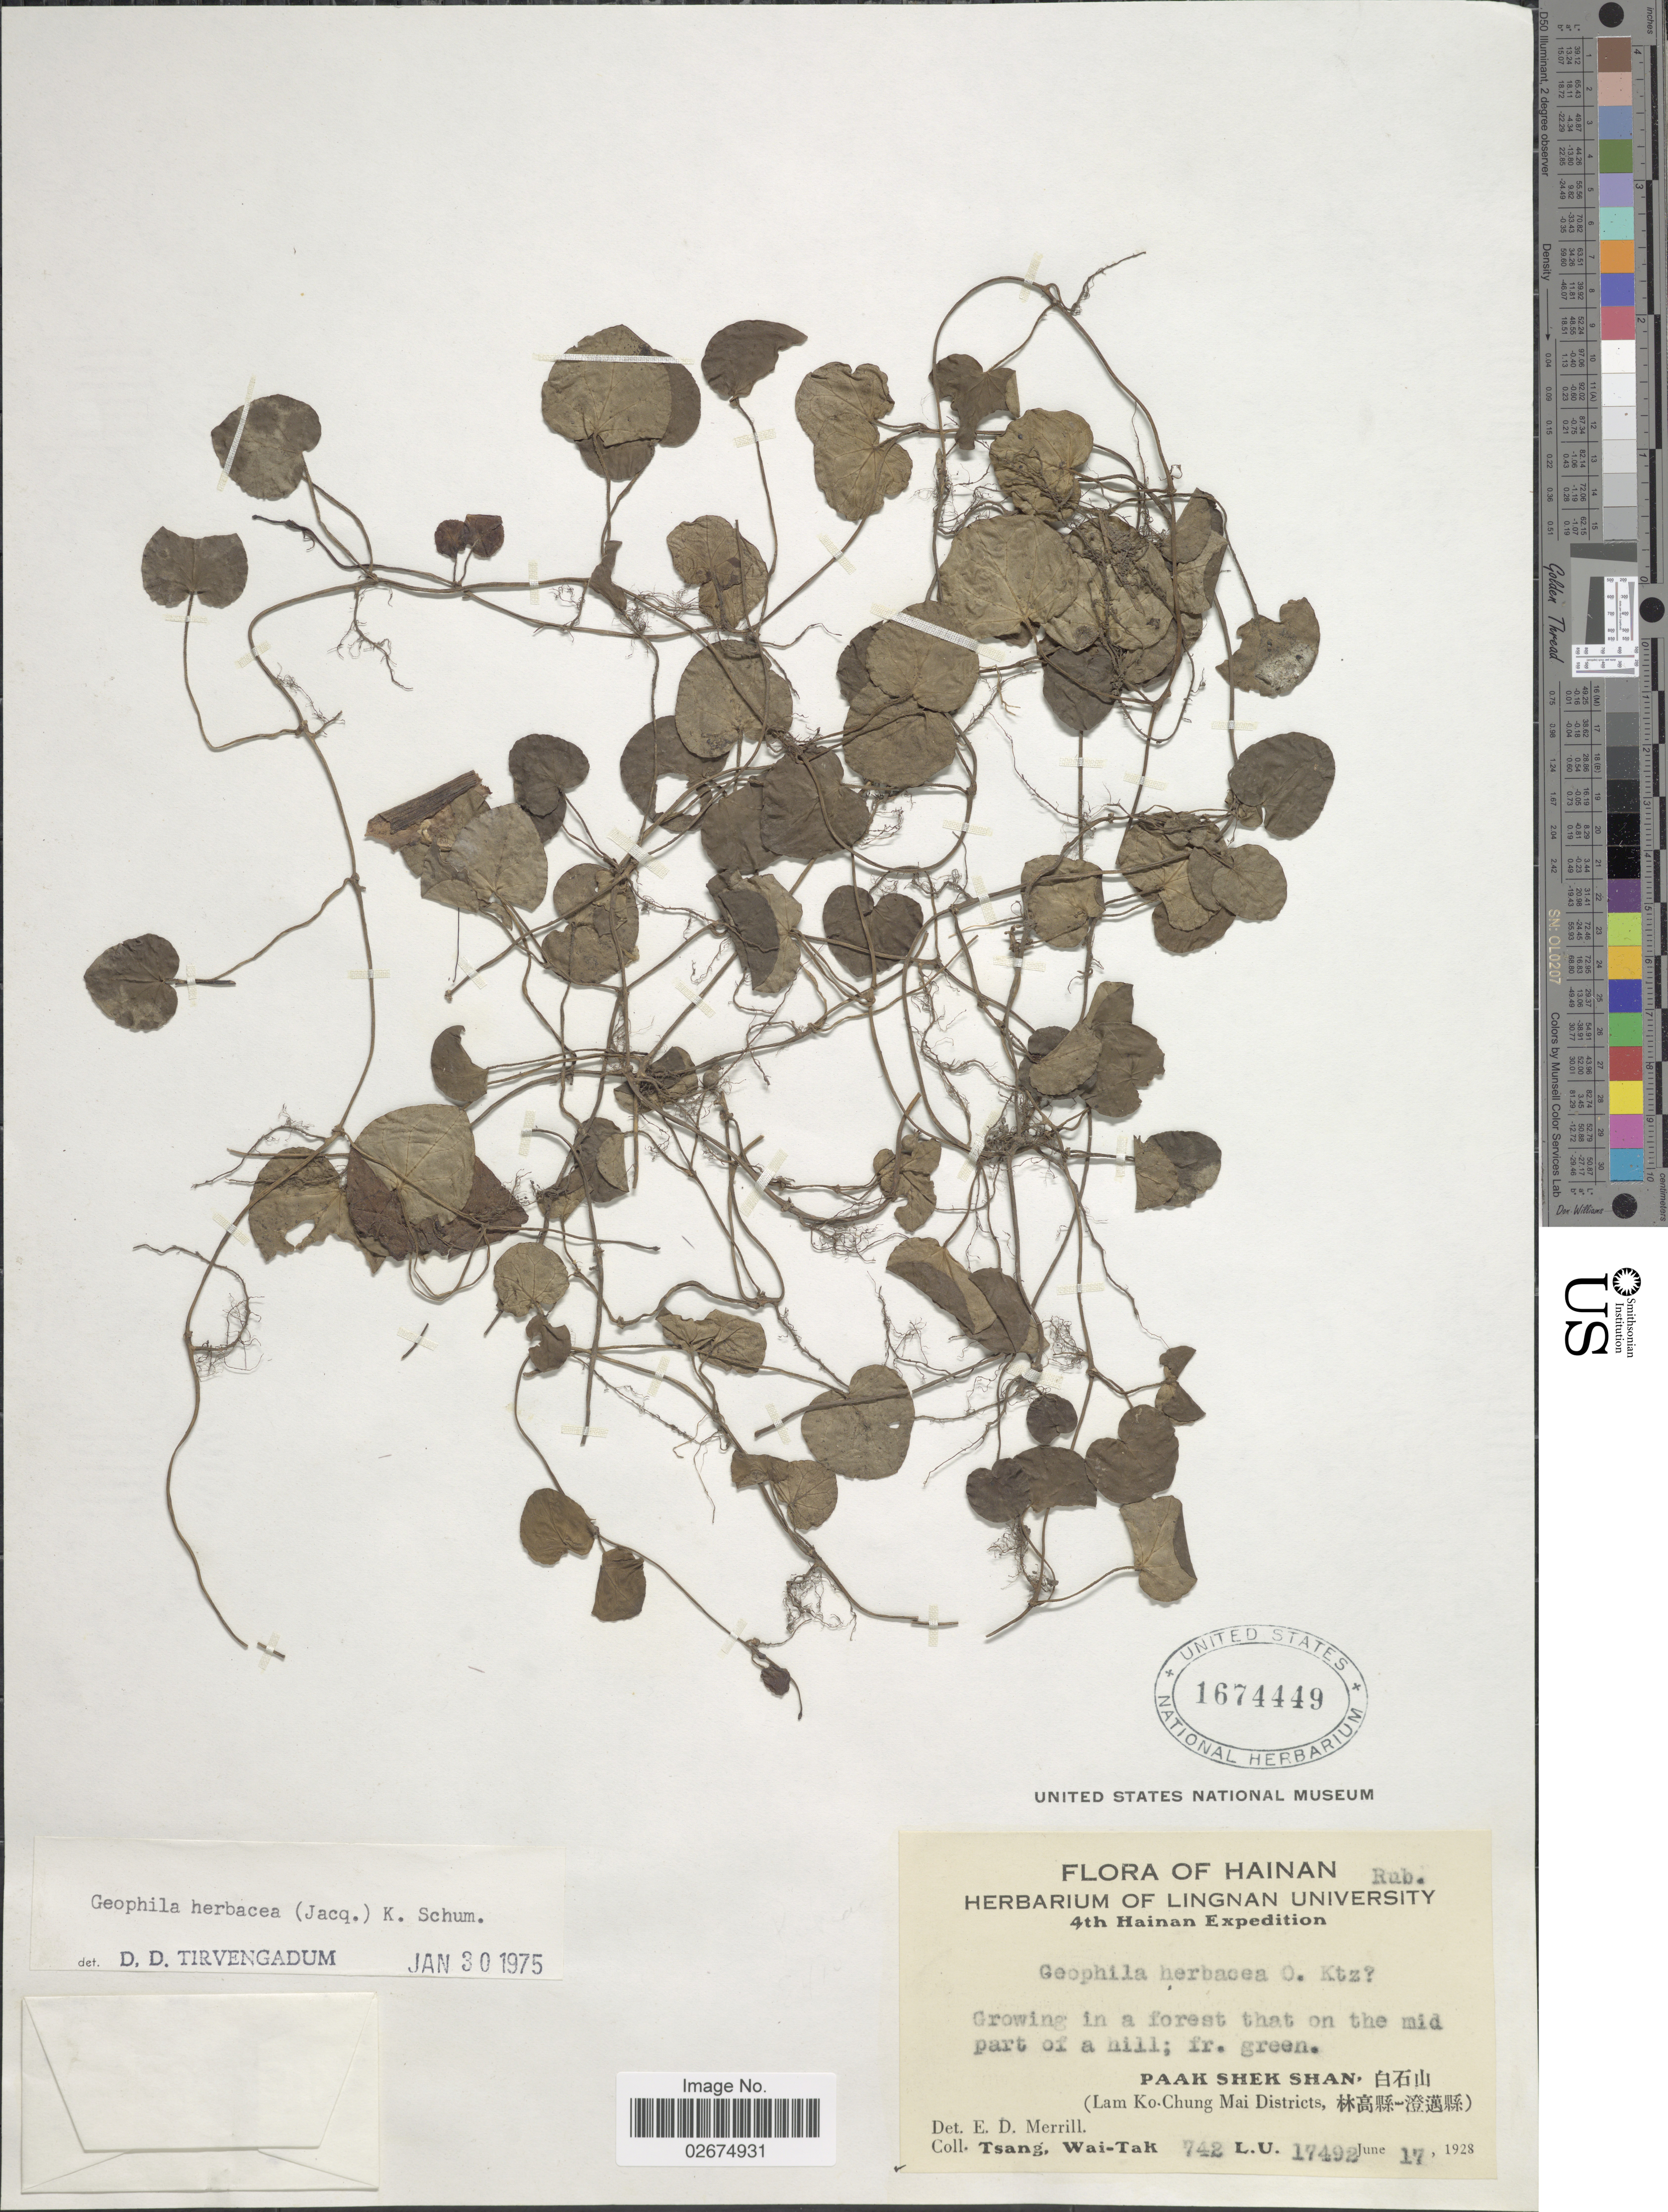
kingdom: Plantae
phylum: Tracheophyta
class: Magnoliopsida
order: Gentianales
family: Rubiaceae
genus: Geophila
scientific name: Geophila repens var. asiatica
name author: (Cham. & Schltdl.) Fosberg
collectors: W. T. Tsang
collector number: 742/17492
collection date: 1928-06-17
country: China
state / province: Hainan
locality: Paak Shek Shan (Lam Ko-Chung Mai Districts)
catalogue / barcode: US 1674449